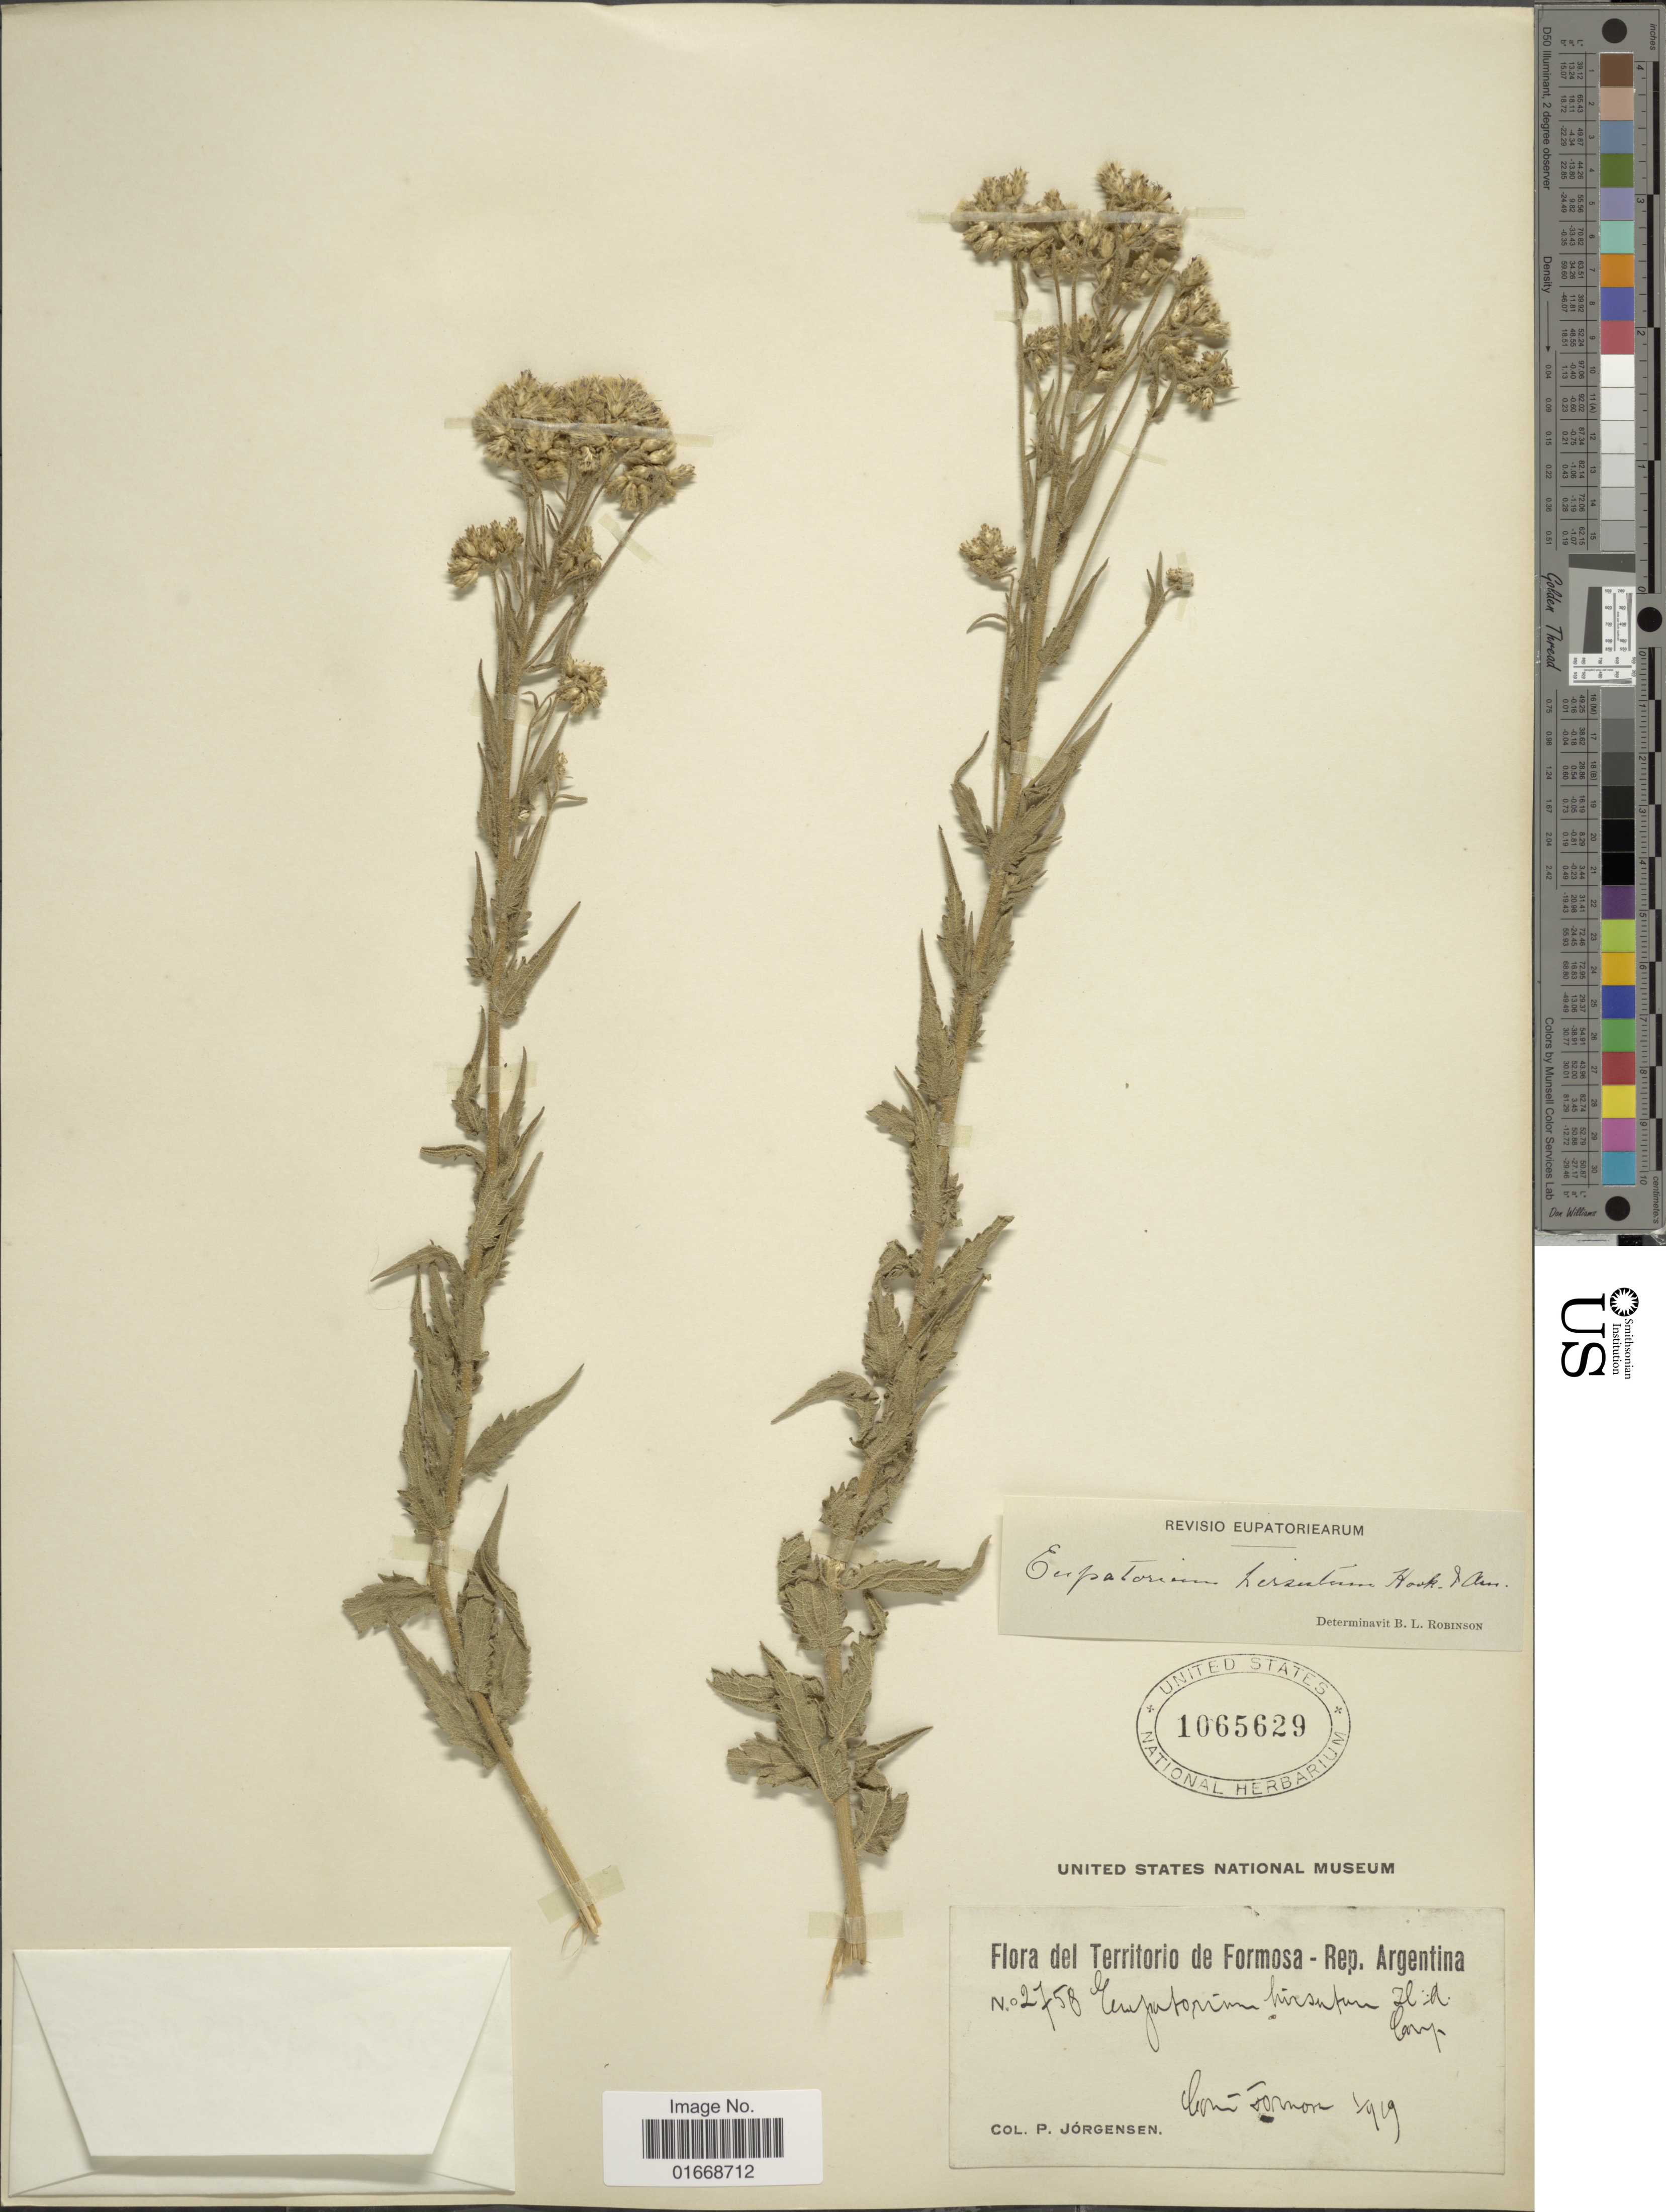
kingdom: Plantae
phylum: Tracheophyta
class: Magnoliopsida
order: Asterales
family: Asteraceae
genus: Chromolaena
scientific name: Chromolaena hirsuta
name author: (Hook. & Arn.) R.M. King & H. Rob.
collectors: P. Jörgensen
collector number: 2758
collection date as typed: Transcribed d/m/y: 1/4/19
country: Argentina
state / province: Formosa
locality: Del Territorio de Formosa, Rep. Argentina, Coni Formosa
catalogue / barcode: US 1065269